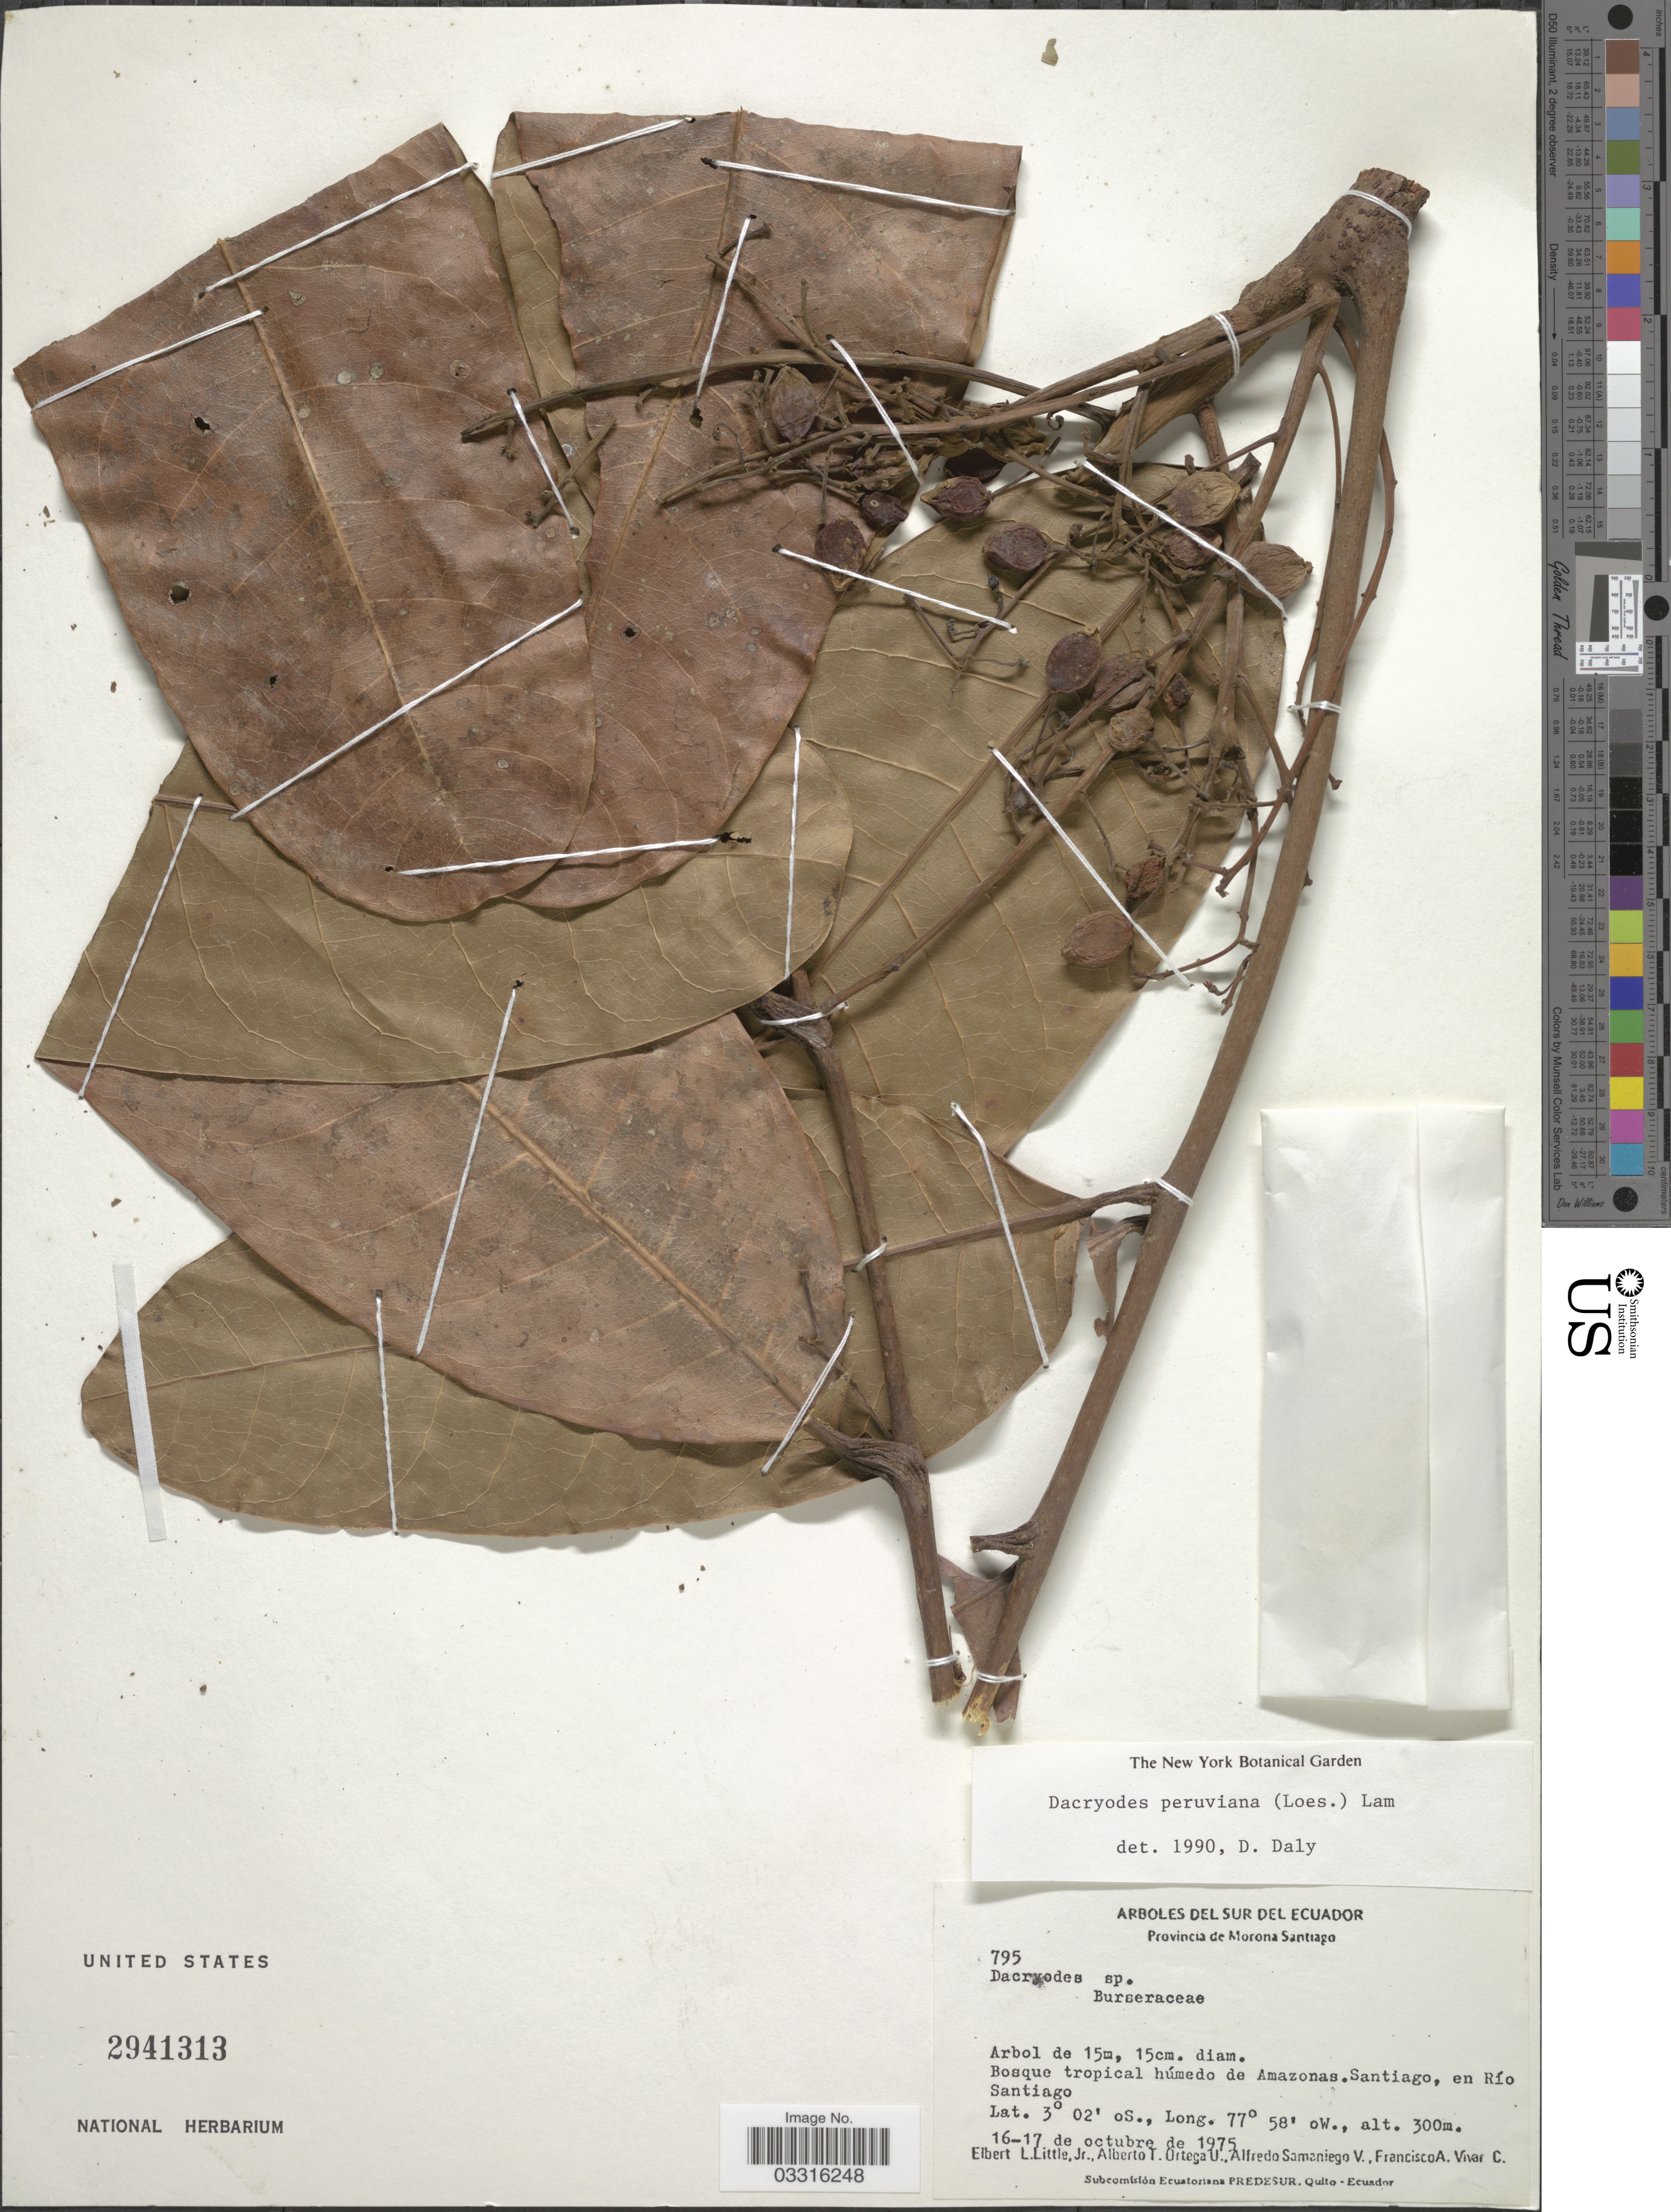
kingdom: Plantae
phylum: Tracheophyta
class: Magnoliopsida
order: Sapindales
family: Burseraceae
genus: Dacryodes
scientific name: Dacryodes peruviana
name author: (Loes.) H.J. Lam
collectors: E. L. Little, A. T. Ortega U., A. V. Samaniego & F. A. Vivar C.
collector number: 795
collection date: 1975-10-16/1975-10-17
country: Ecuador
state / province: Morona-Santiago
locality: Bosque tropical húmedo de Amazonas. Santiago, en Río Santiago.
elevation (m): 300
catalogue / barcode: US 2941313